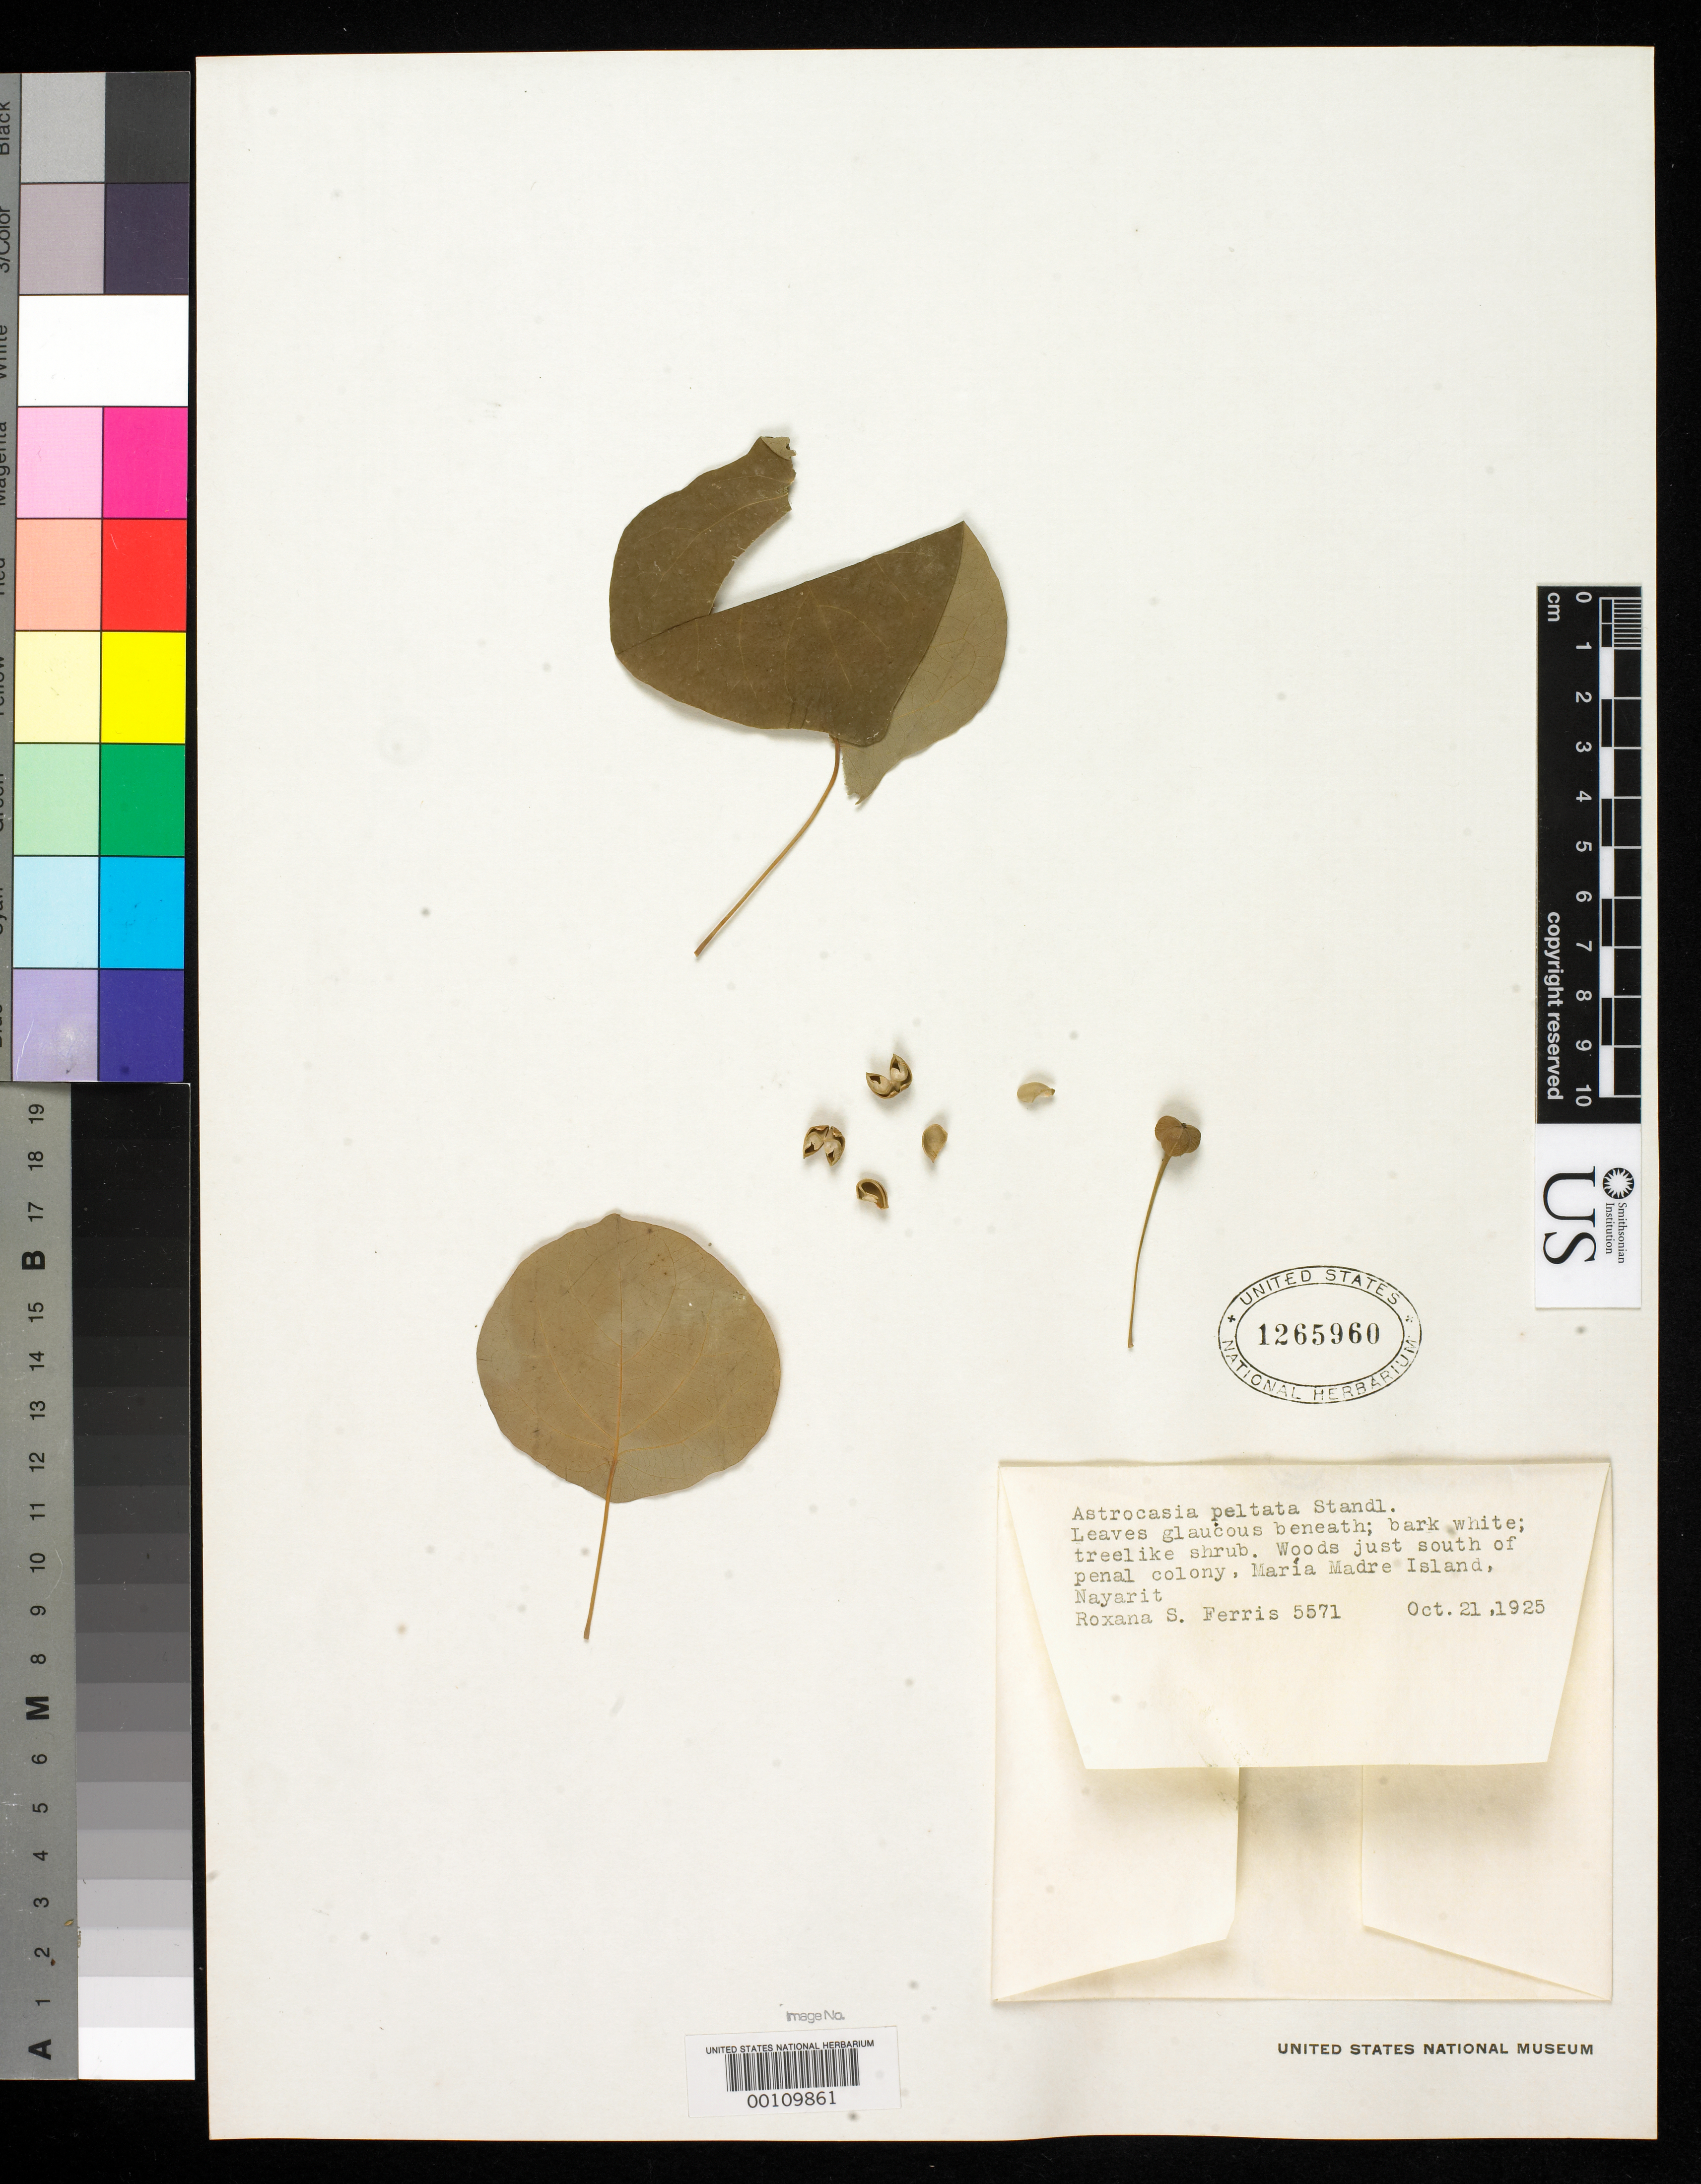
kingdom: Plantae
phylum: Tracheophyta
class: Magnoliopsida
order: Malpighiales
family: Phyllanthaceae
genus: Astrocasia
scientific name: Astrocasia peltata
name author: Standl.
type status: Isotype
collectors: R. S. Ferris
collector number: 5571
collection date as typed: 21 Oct 1925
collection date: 1925-10-21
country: Mexico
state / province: Nayarit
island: Maria Madre Island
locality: S of penal colony. [Tres Marias Is.]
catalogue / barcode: US 1265960